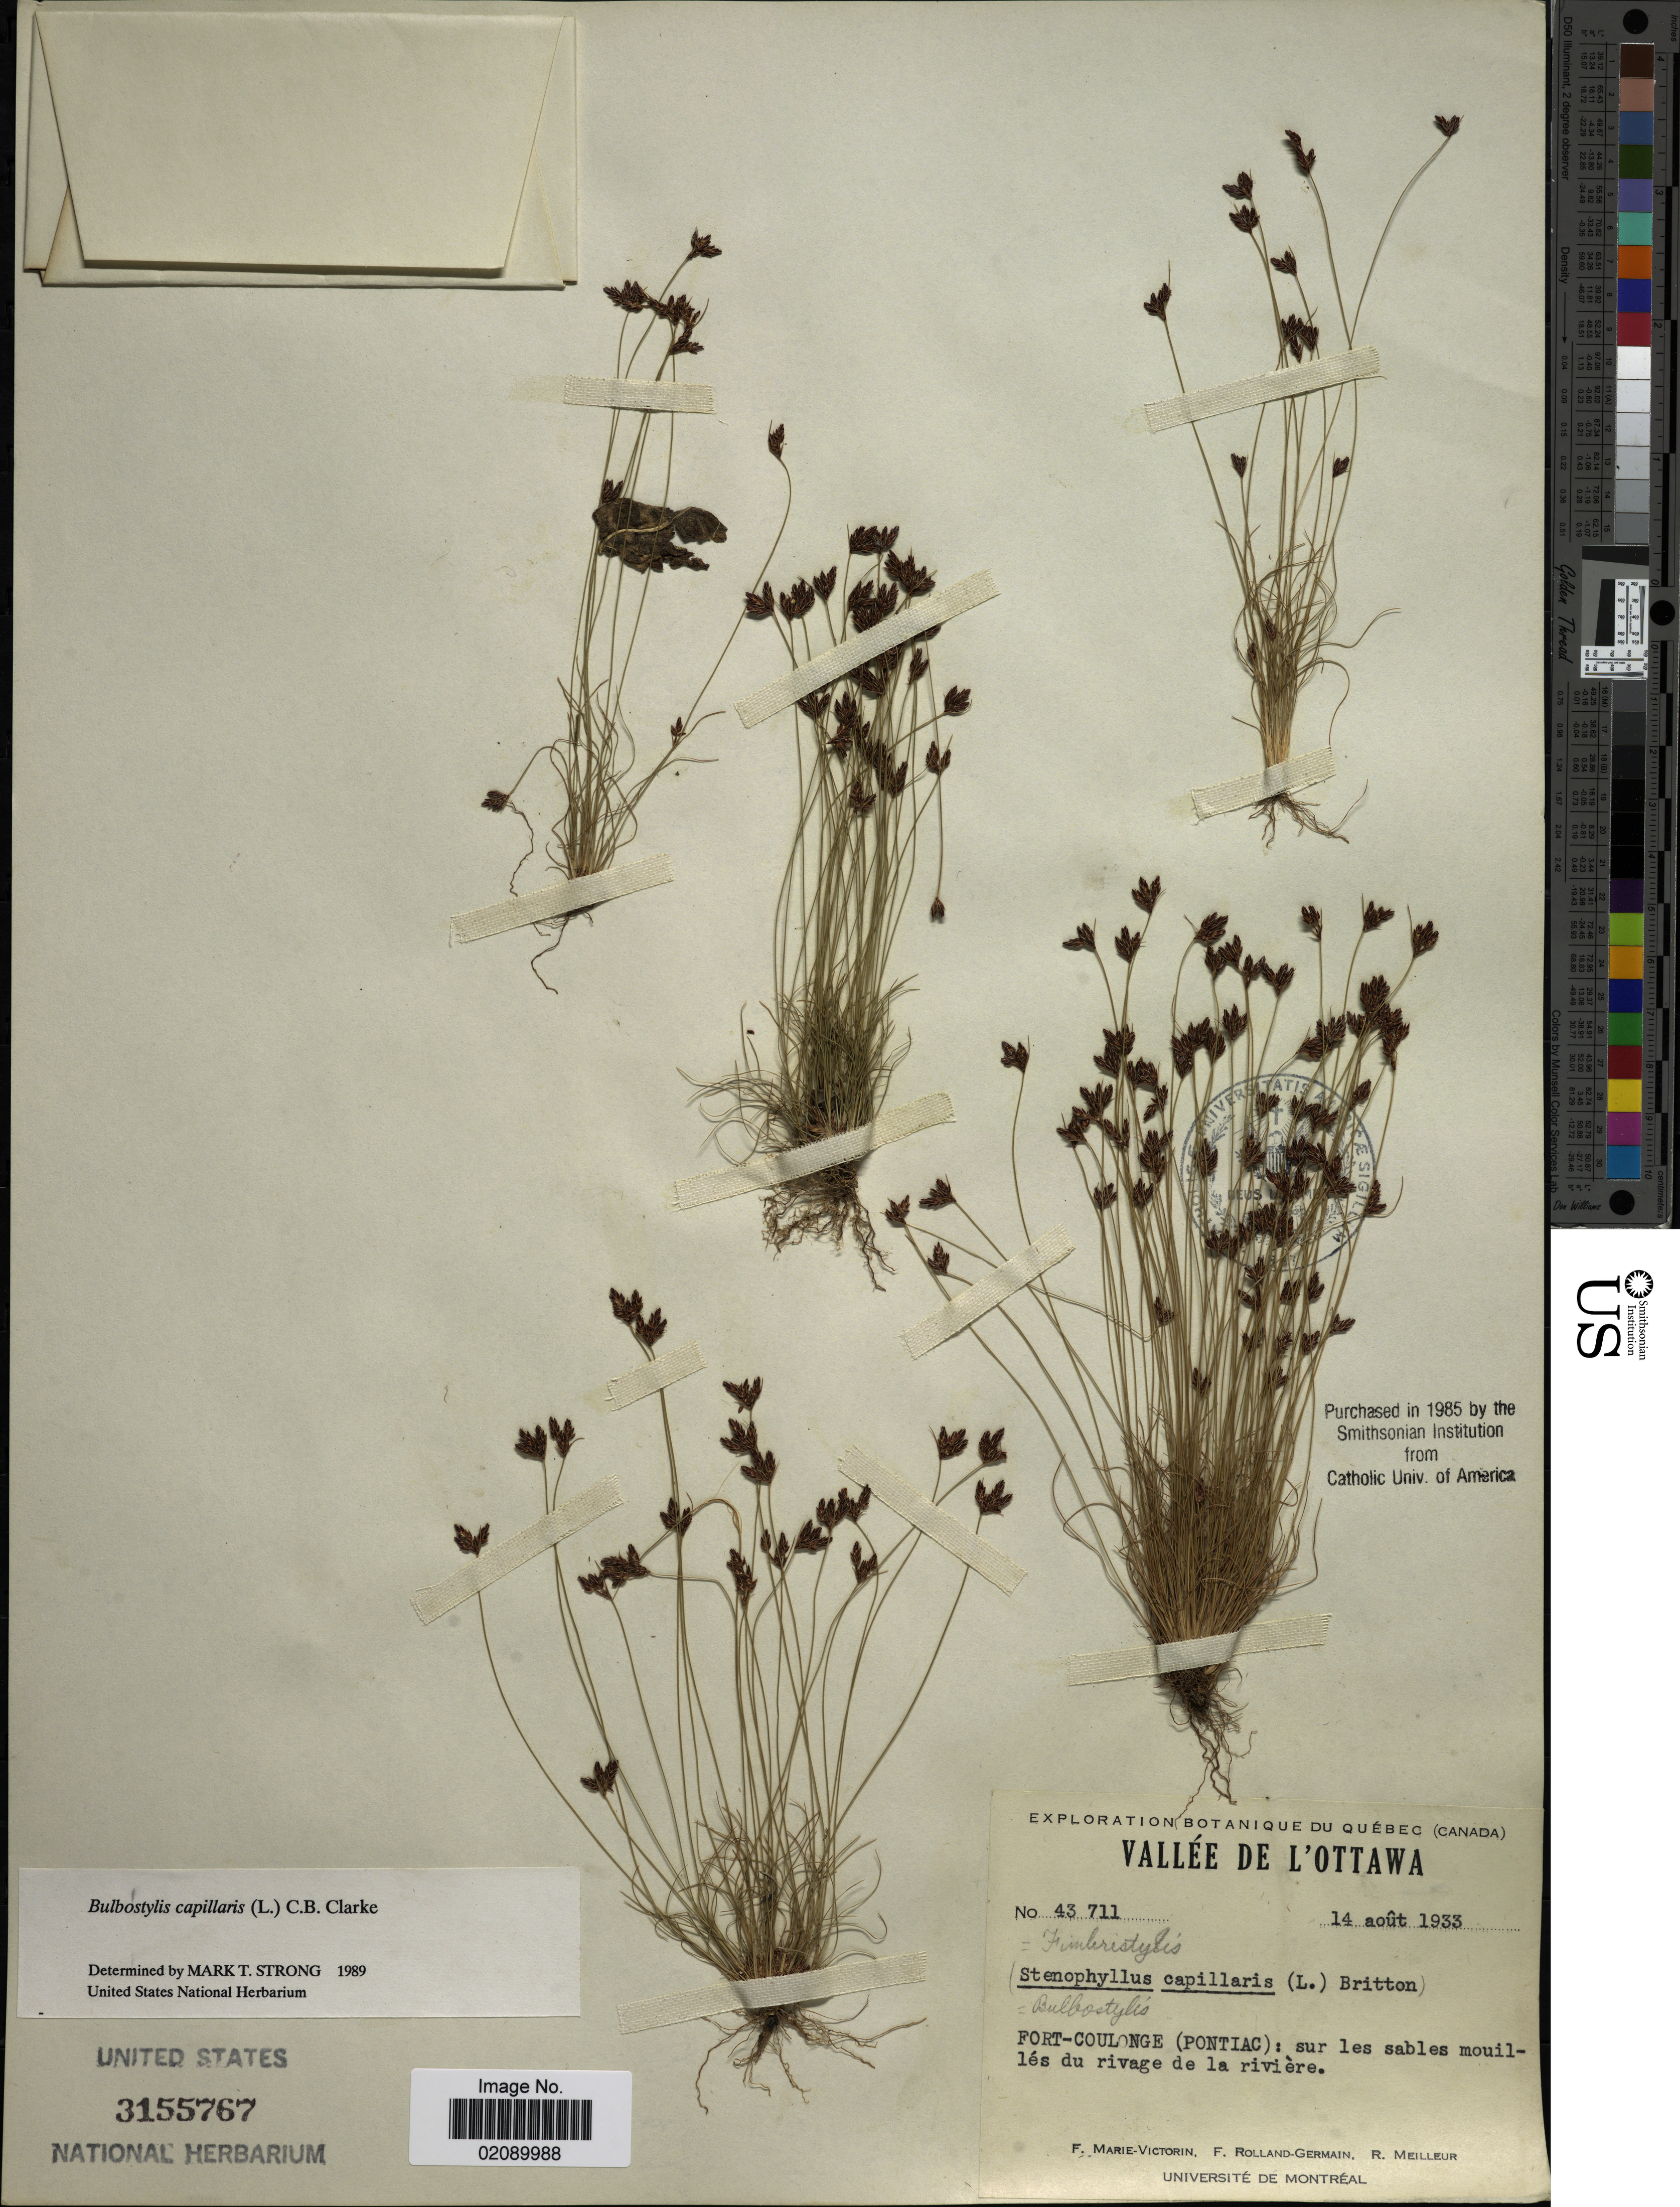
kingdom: Plantae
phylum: Tracheophyta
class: Liliopsida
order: Poales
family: Cyperaceae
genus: Bulbostylis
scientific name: Bulbostylis capillaris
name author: (L.) Kunth ex C.B. Clarke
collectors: F. Marie-Victorin, Rolland-Germain & R. Meilleur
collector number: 43711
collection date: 1933-08-14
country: Canada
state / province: Quebec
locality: Vallée de L'Ottawa. Fort-Coulonge (Pontiac): sur les sables mouillés du rivage de la rivière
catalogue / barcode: US 3155767